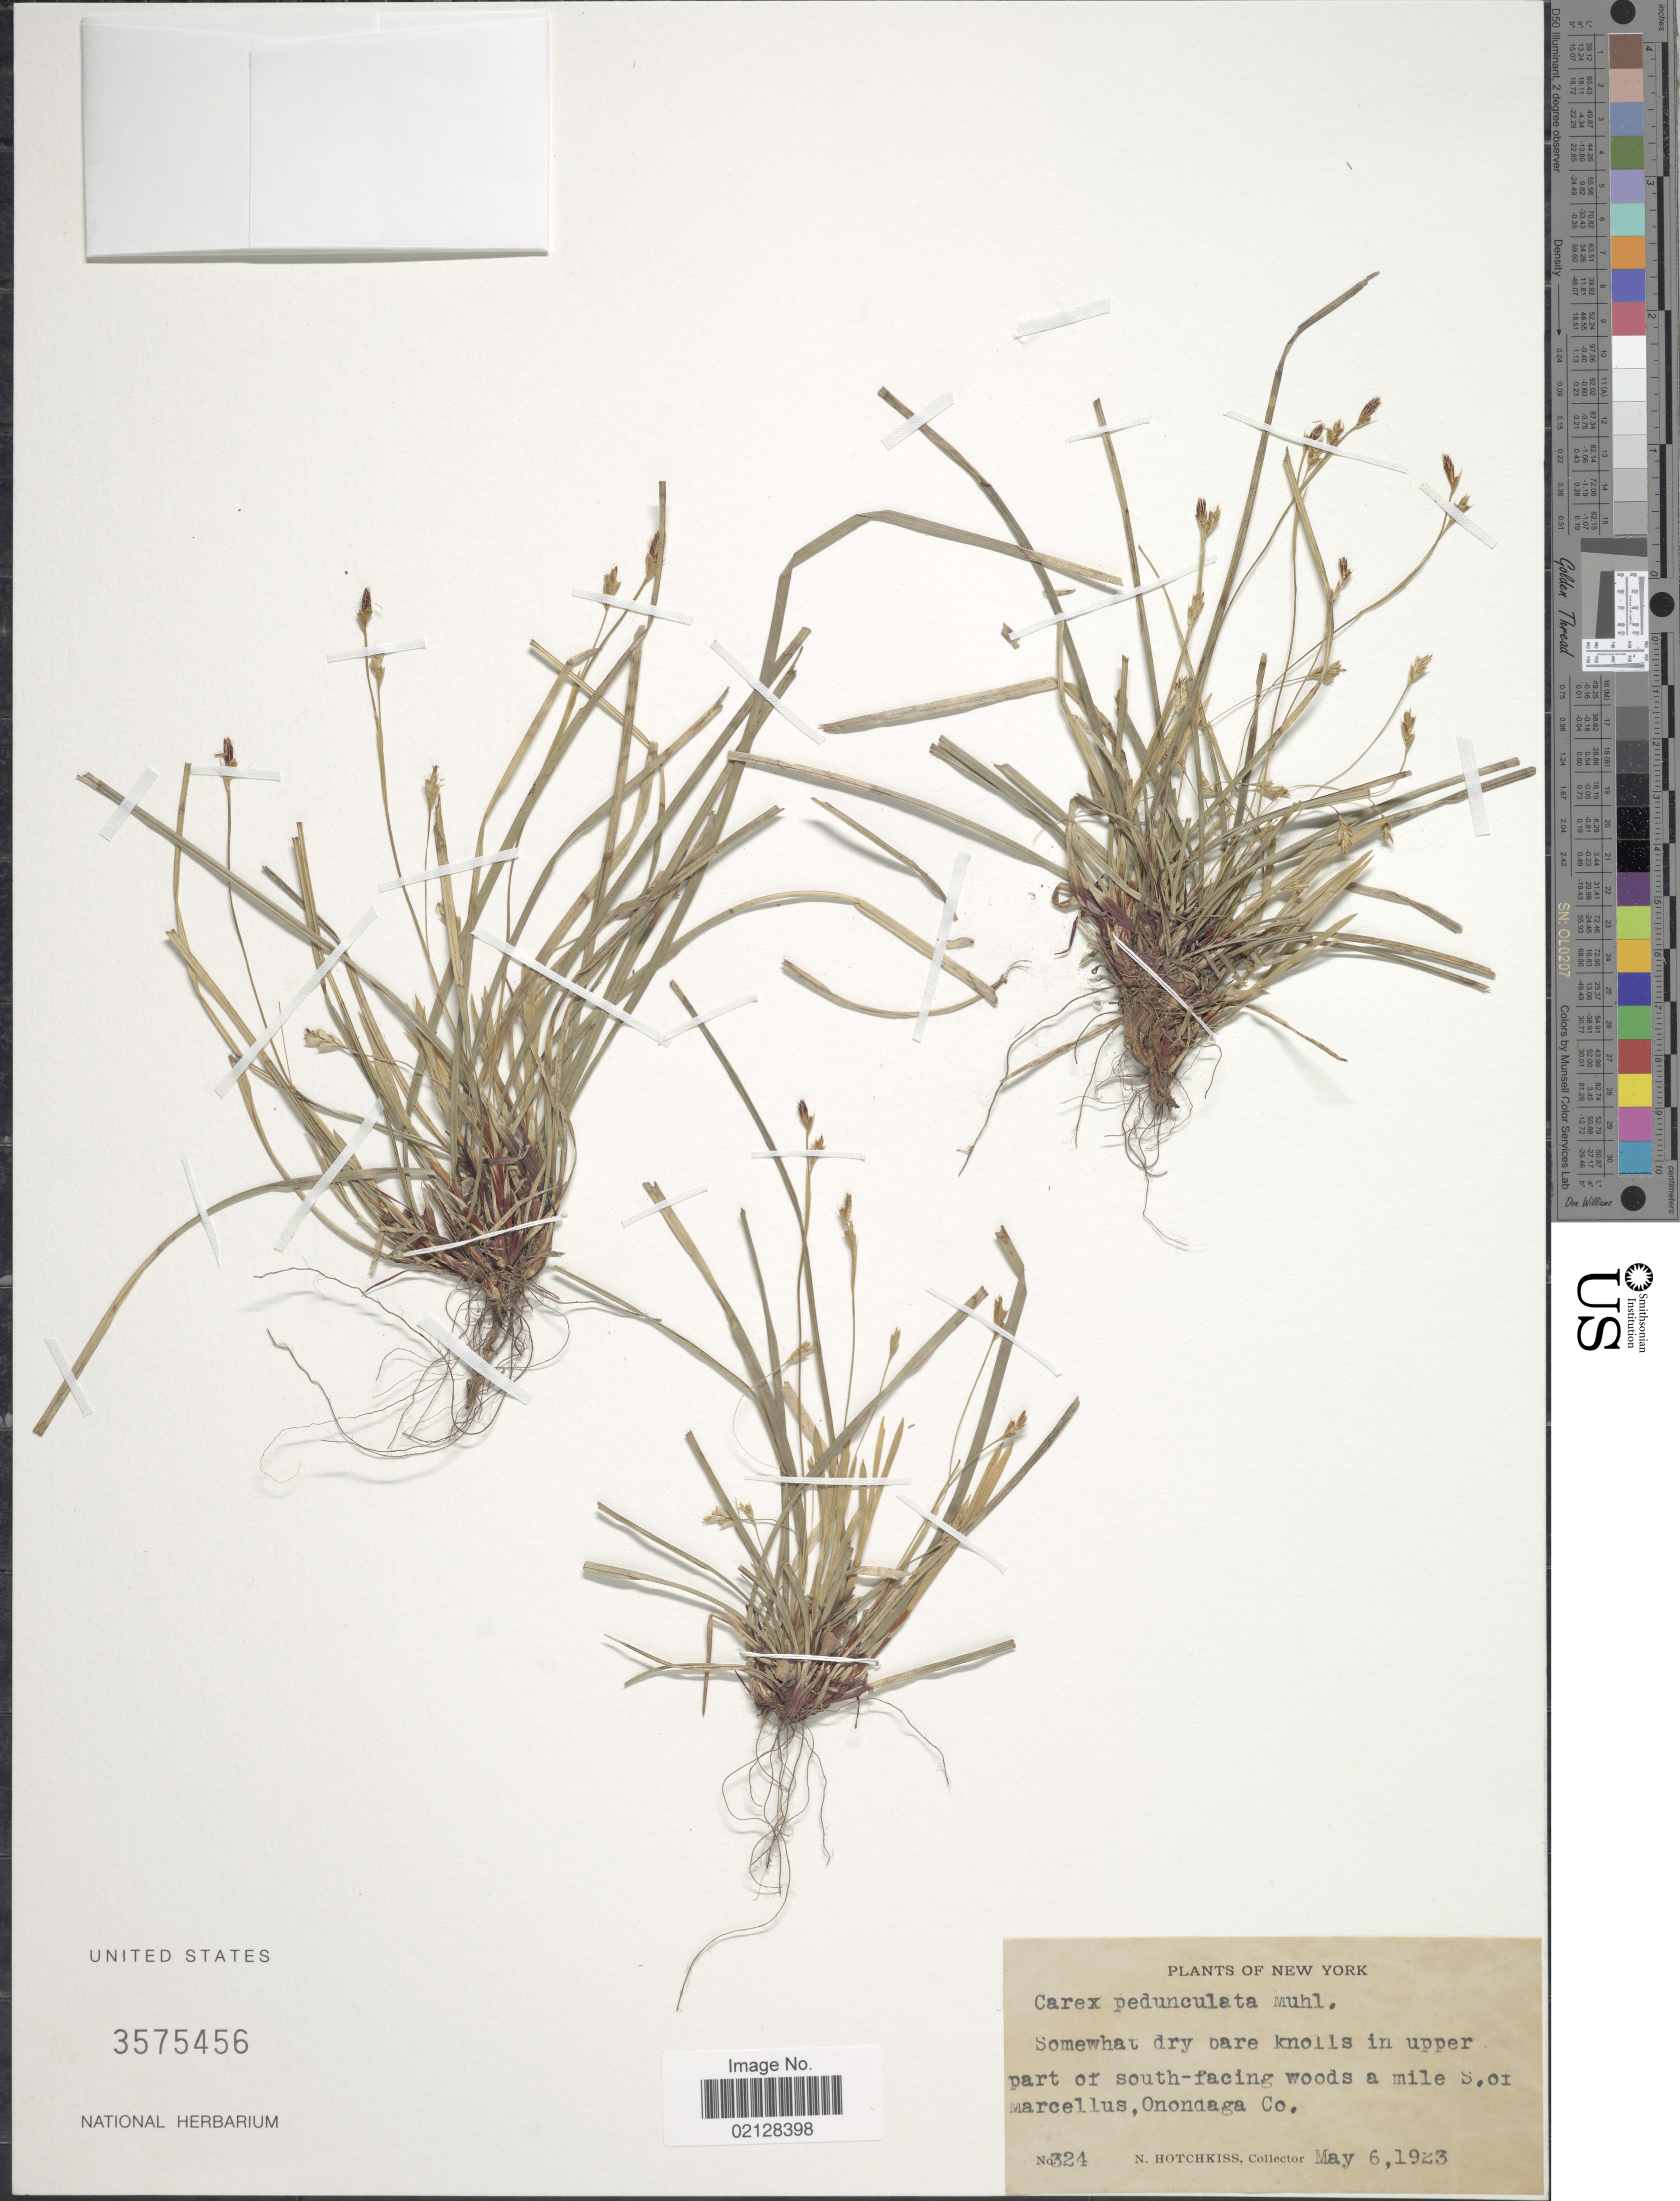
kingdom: Plantae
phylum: Tracheophyta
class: Liliopsida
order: Poales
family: Cyperaceae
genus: Carex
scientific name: Carex pedunculata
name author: Muhl. ex Willd.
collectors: N. Hotchkiss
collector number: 324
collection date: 1923-05-06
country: United States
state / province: New York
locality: Somewhat dry bare knolls in upper part of south-facing woods a mile S, or Marcellus, Onondaga Co.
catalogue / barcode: US 3575456